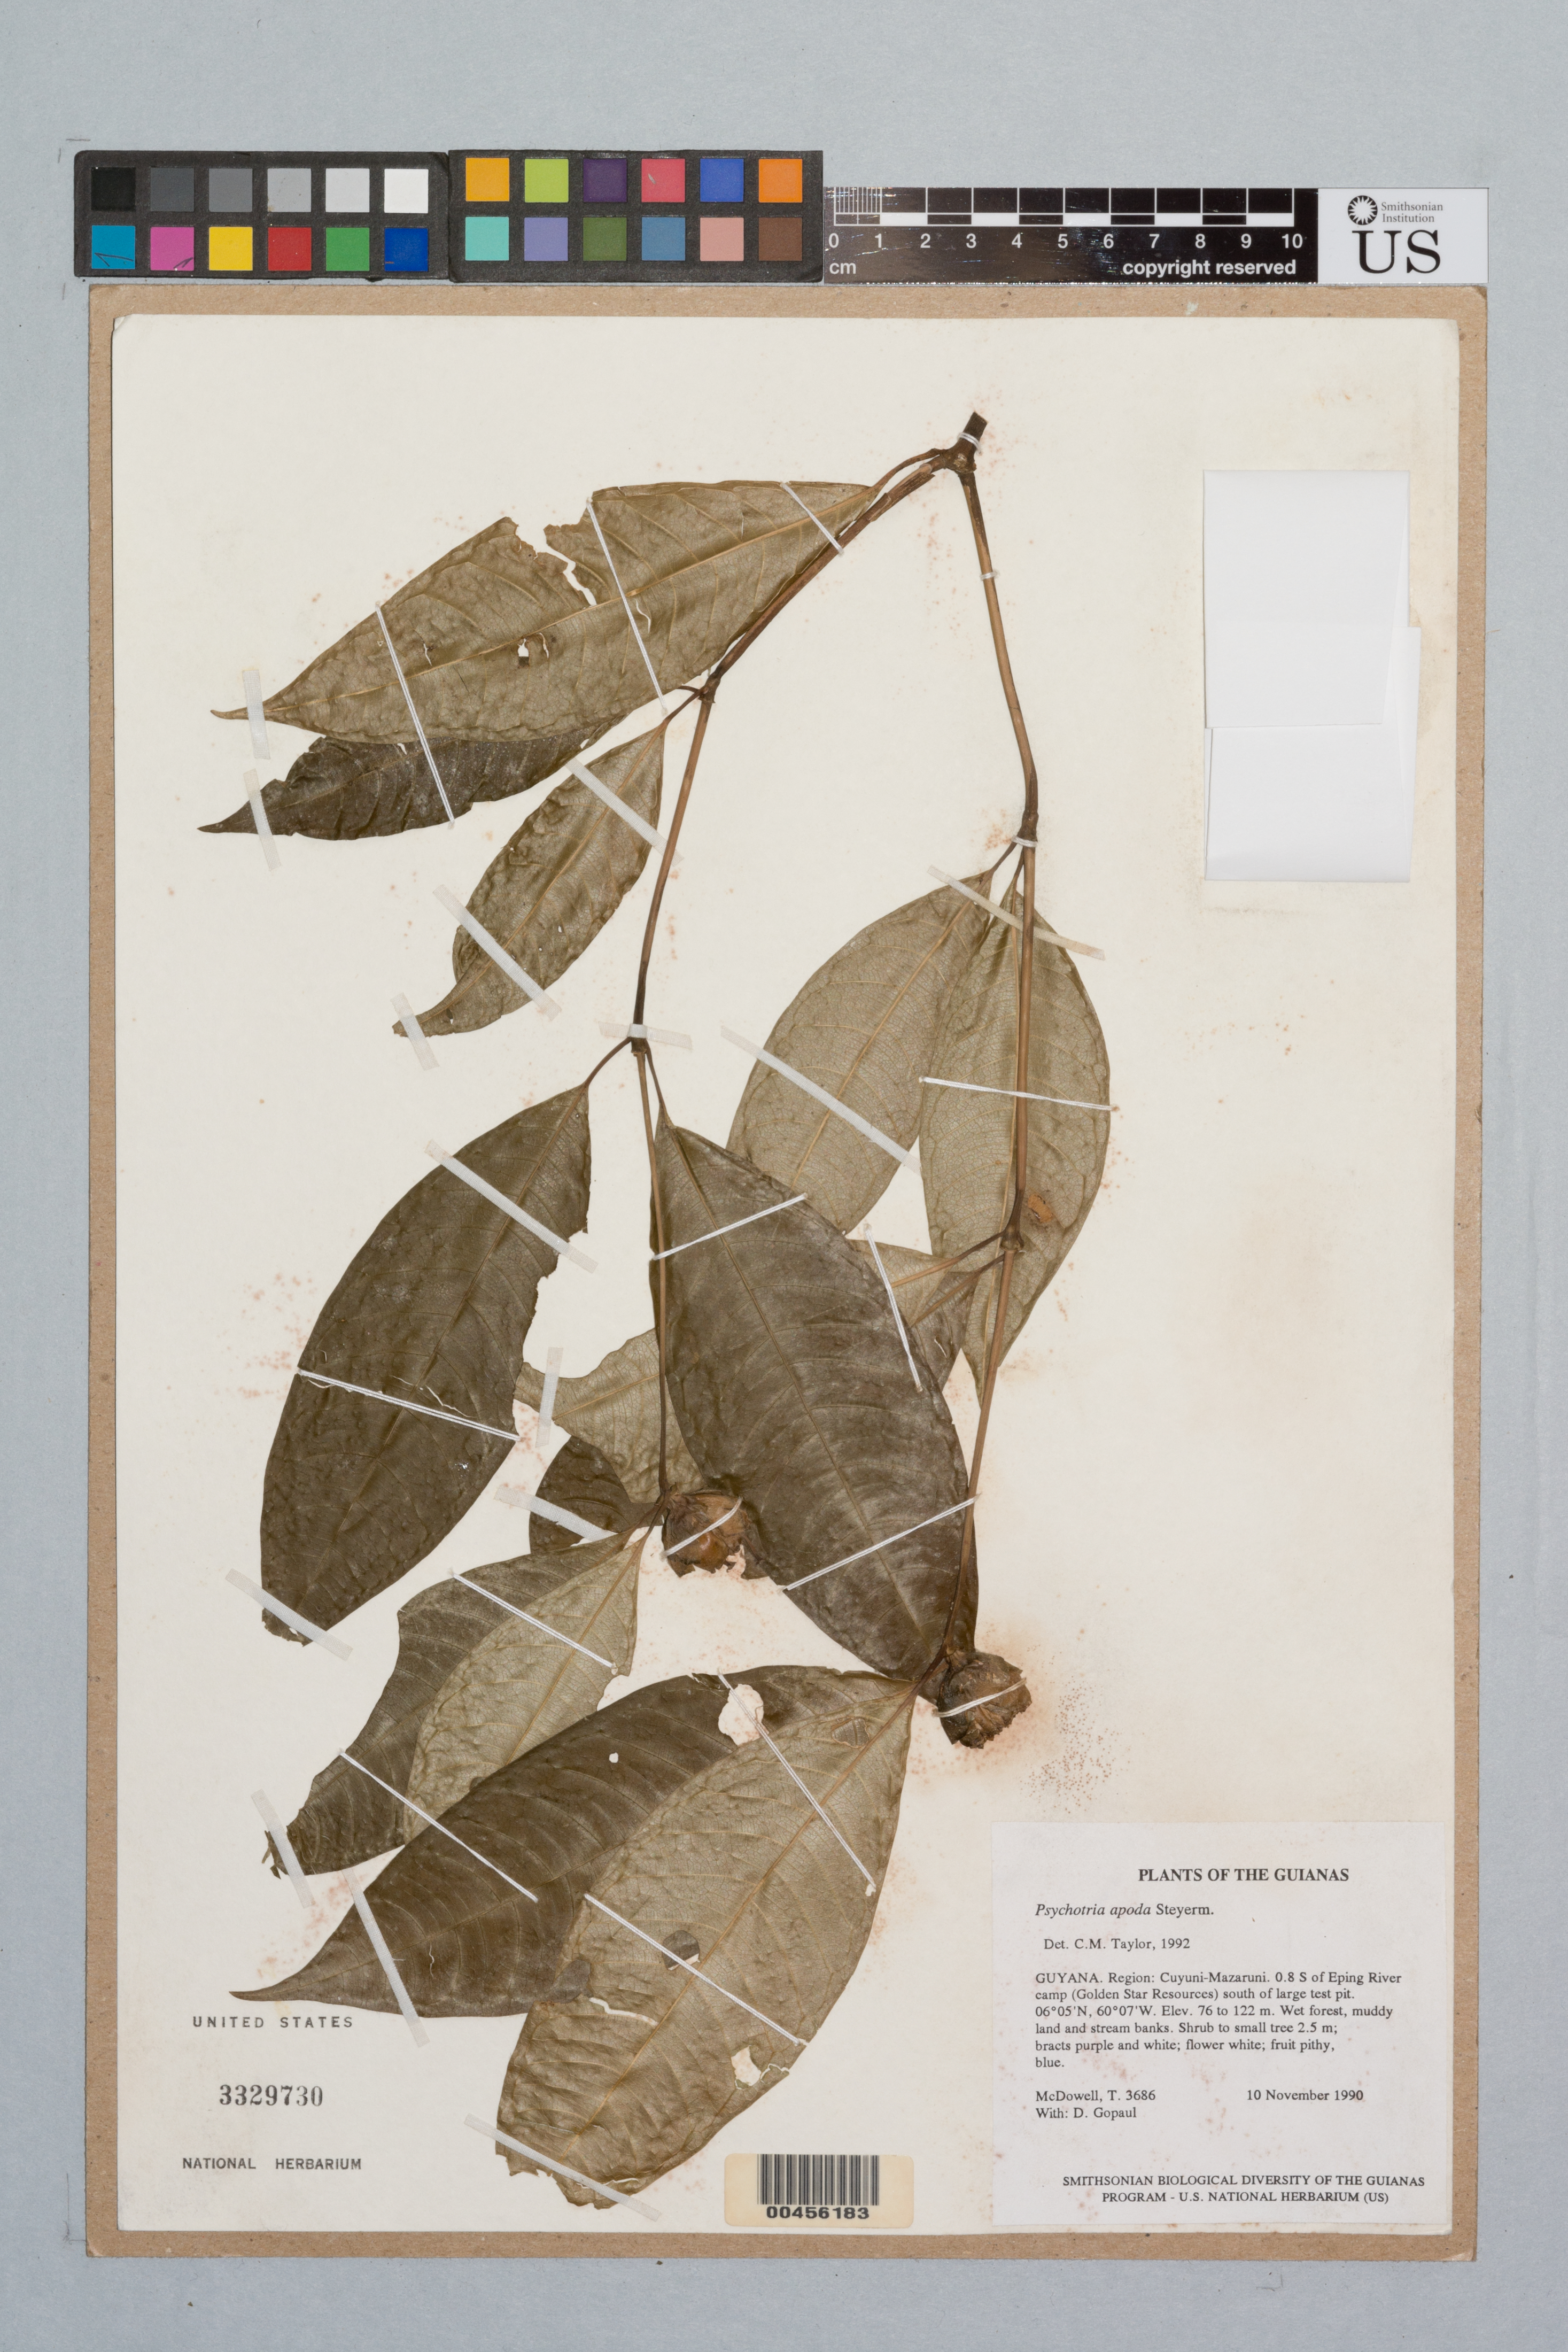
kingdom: Plantae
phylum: Tracheophyta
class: Magnoliopsida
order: Gentianales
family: Rubiaceae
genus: Palicourea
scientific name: Palicourea apoda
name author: (Steyerm.) Delprete & J.H. Kirkbr.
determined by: Kirkbride, J. H., Jr.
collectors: T. McDowell & D. Gopaul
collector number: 3686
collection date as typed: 10 November 1990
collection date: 1990-11-10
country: Guyana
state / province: Cuyuni-Mazaruni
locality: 0.8 km S of Eping River camp (Golden Star Resources) south of large test pit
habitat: Wet forest, muddy land and stream banks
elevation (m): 76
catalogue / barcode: US 3329730